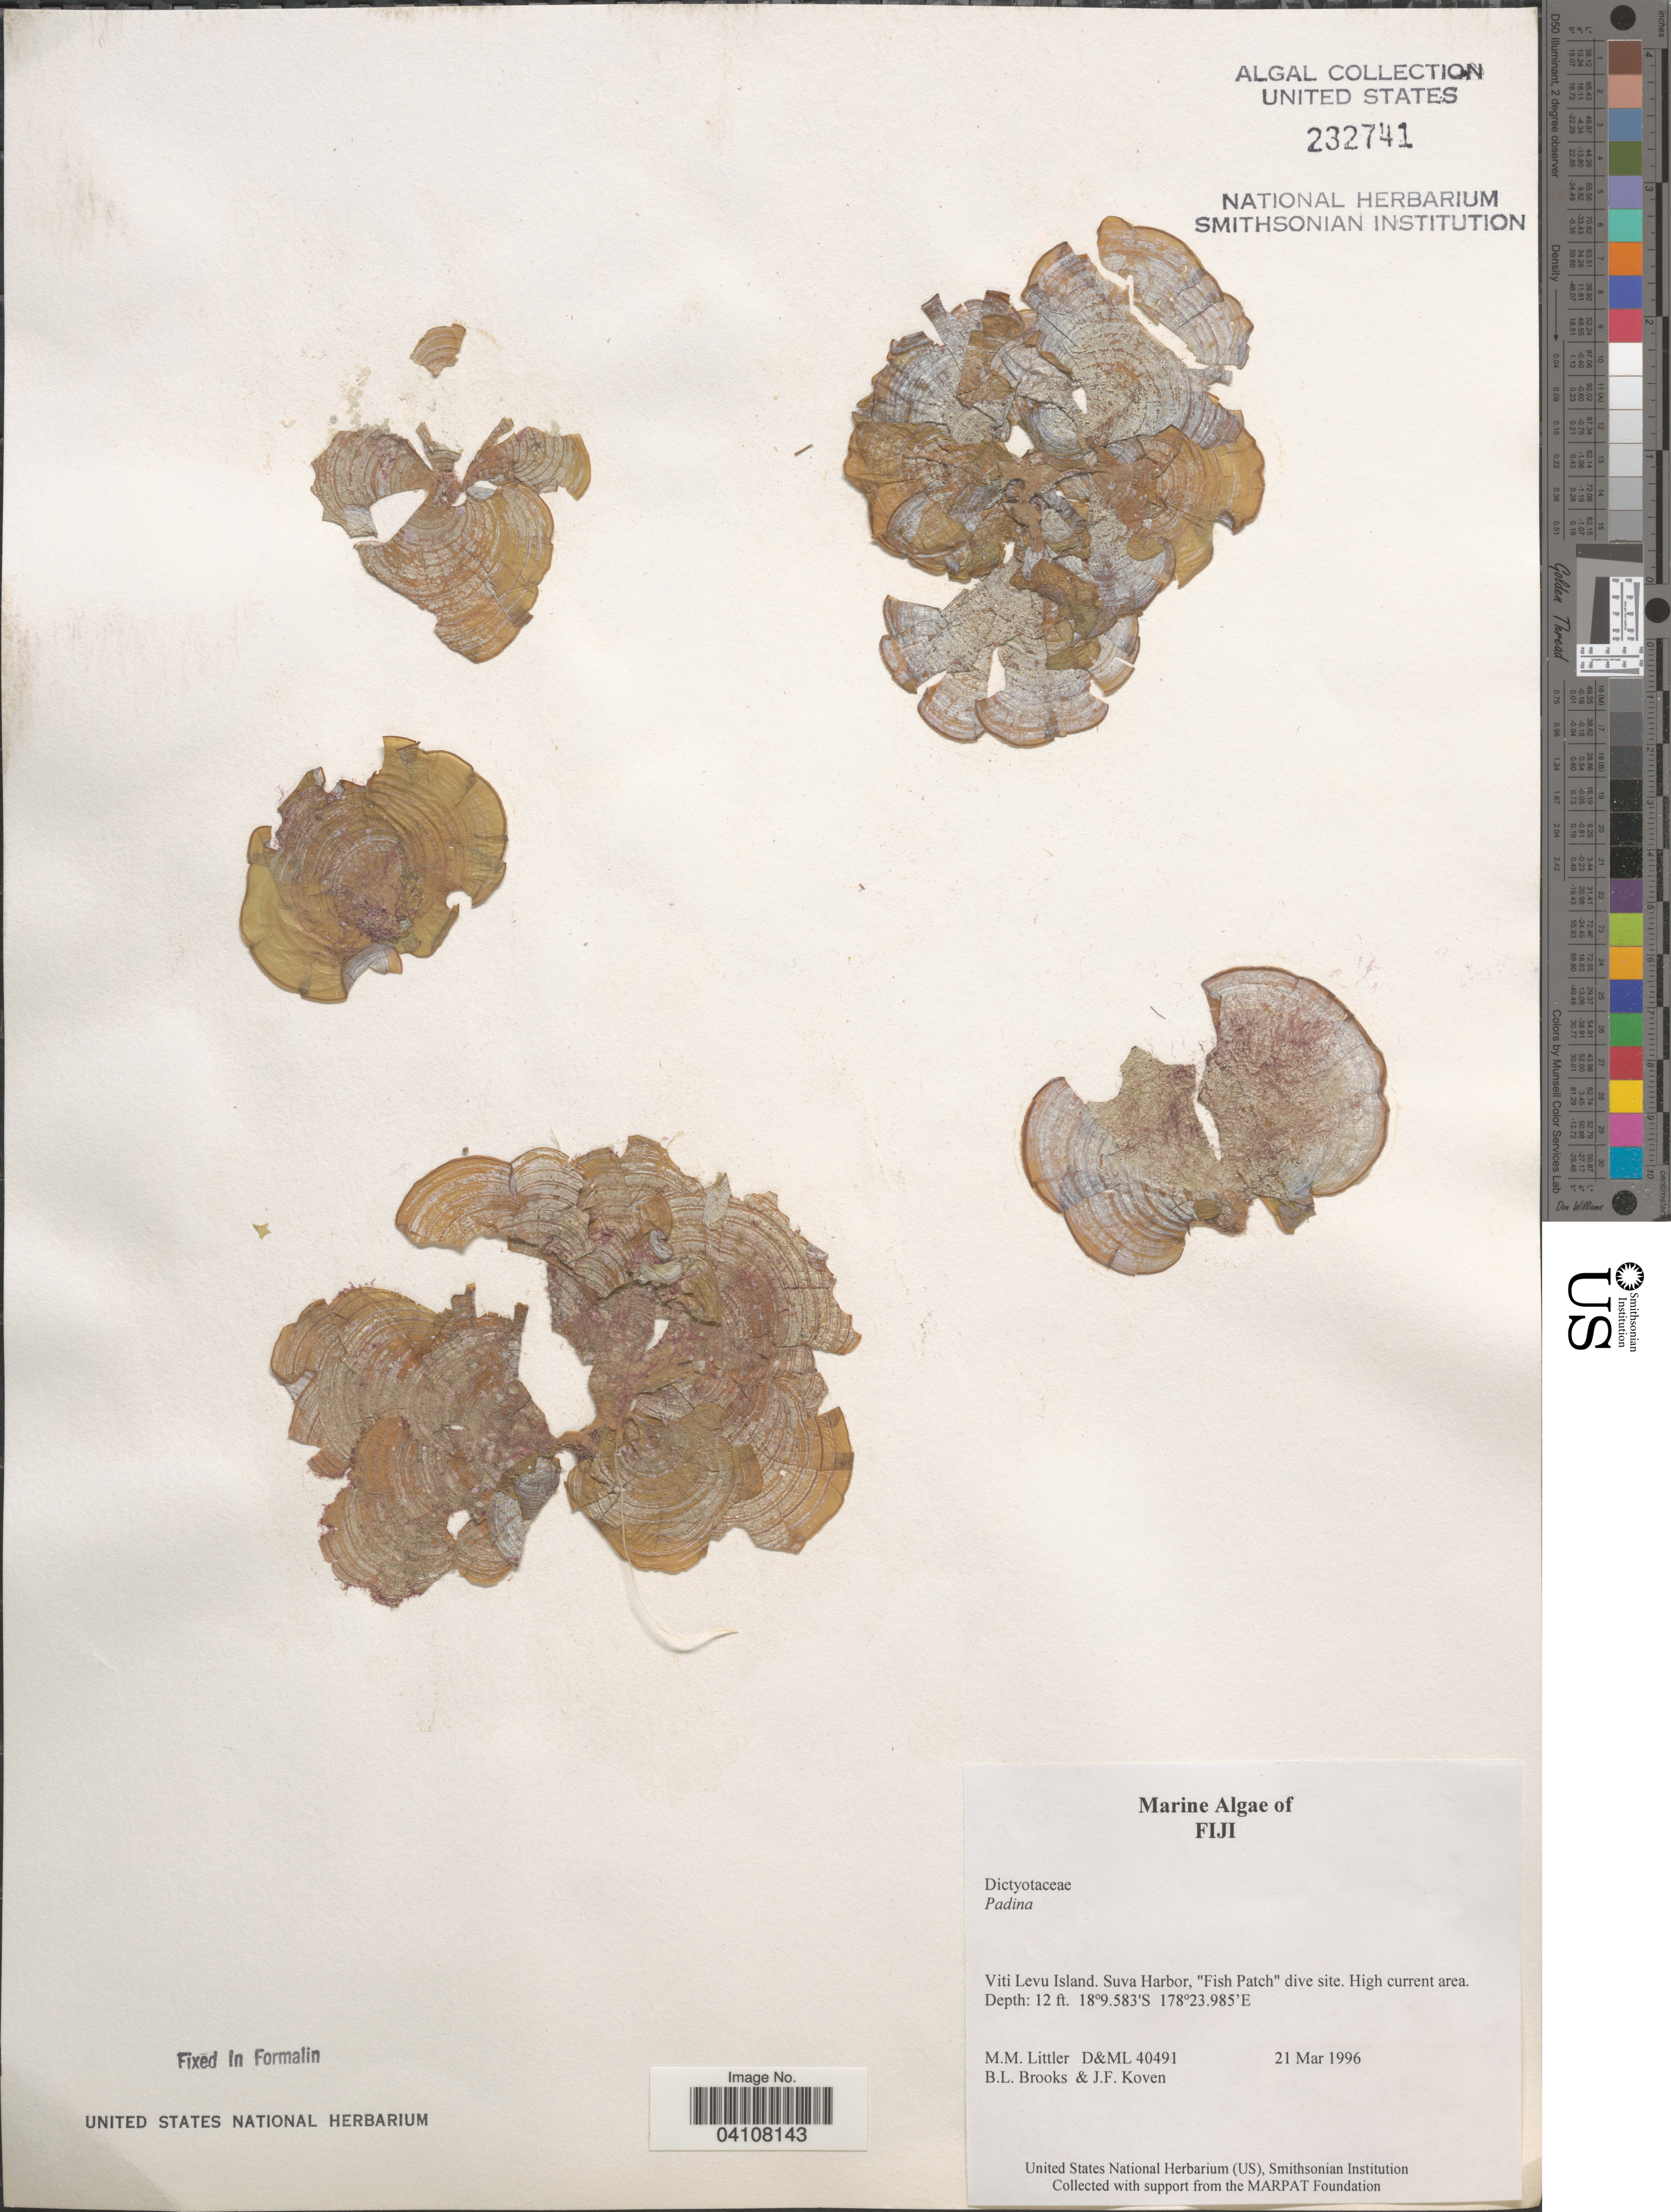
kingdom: Chromista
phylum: Ochrophyta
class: Phaeophyceae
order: Dictyotales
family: Dictyotaceae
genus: Padina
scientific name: Padina sp.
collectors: B. Brooks & J. Koven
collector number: D&ML40491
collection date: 1996-03-21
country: Fiji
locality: Viti Levu Island. Suva Harbor, "Fish Patch" dive site. High current area.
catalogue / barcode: US 232741